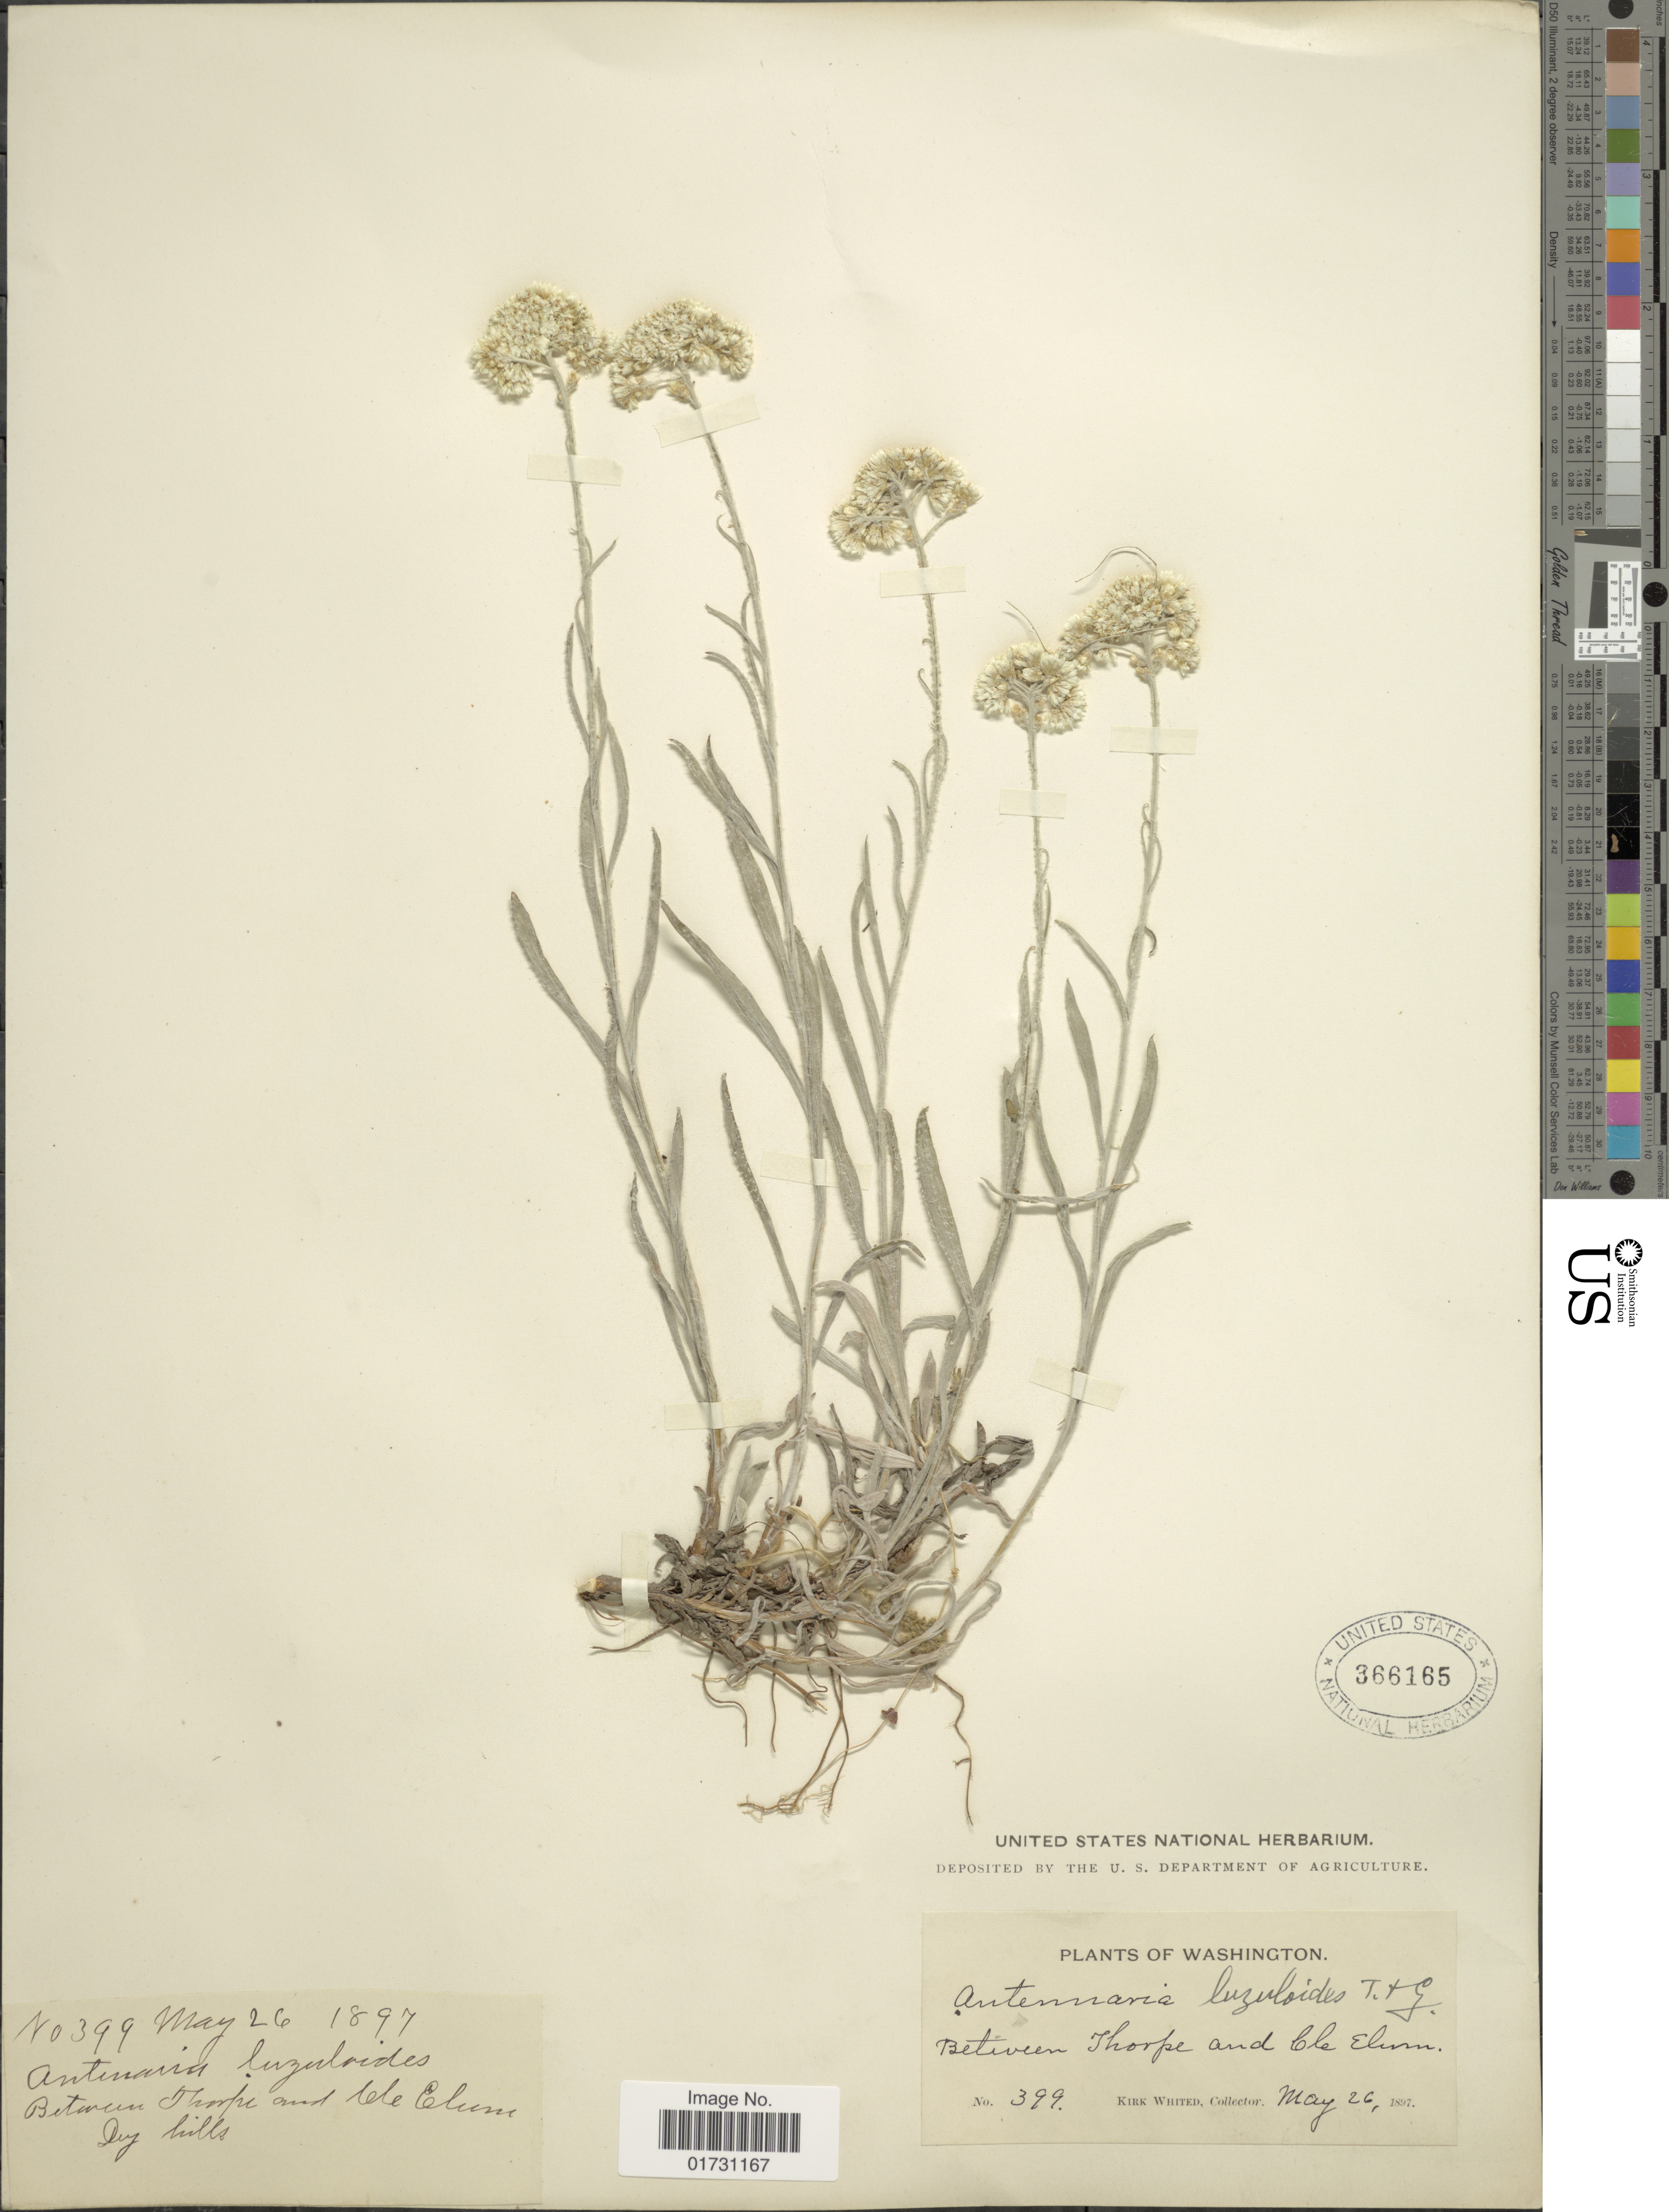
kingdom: Plantae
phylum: Tracheophyta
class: Magnoliopsida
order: Asterales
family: Asteraceae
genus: Antennaria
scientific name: Antennaria luzuloides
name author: Torr. & A. Gray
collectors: K. Whited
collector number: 399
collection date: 1897-05-26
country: United States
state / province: Washington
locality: Between Thorpe and Cle Elum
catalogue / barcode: US 366165